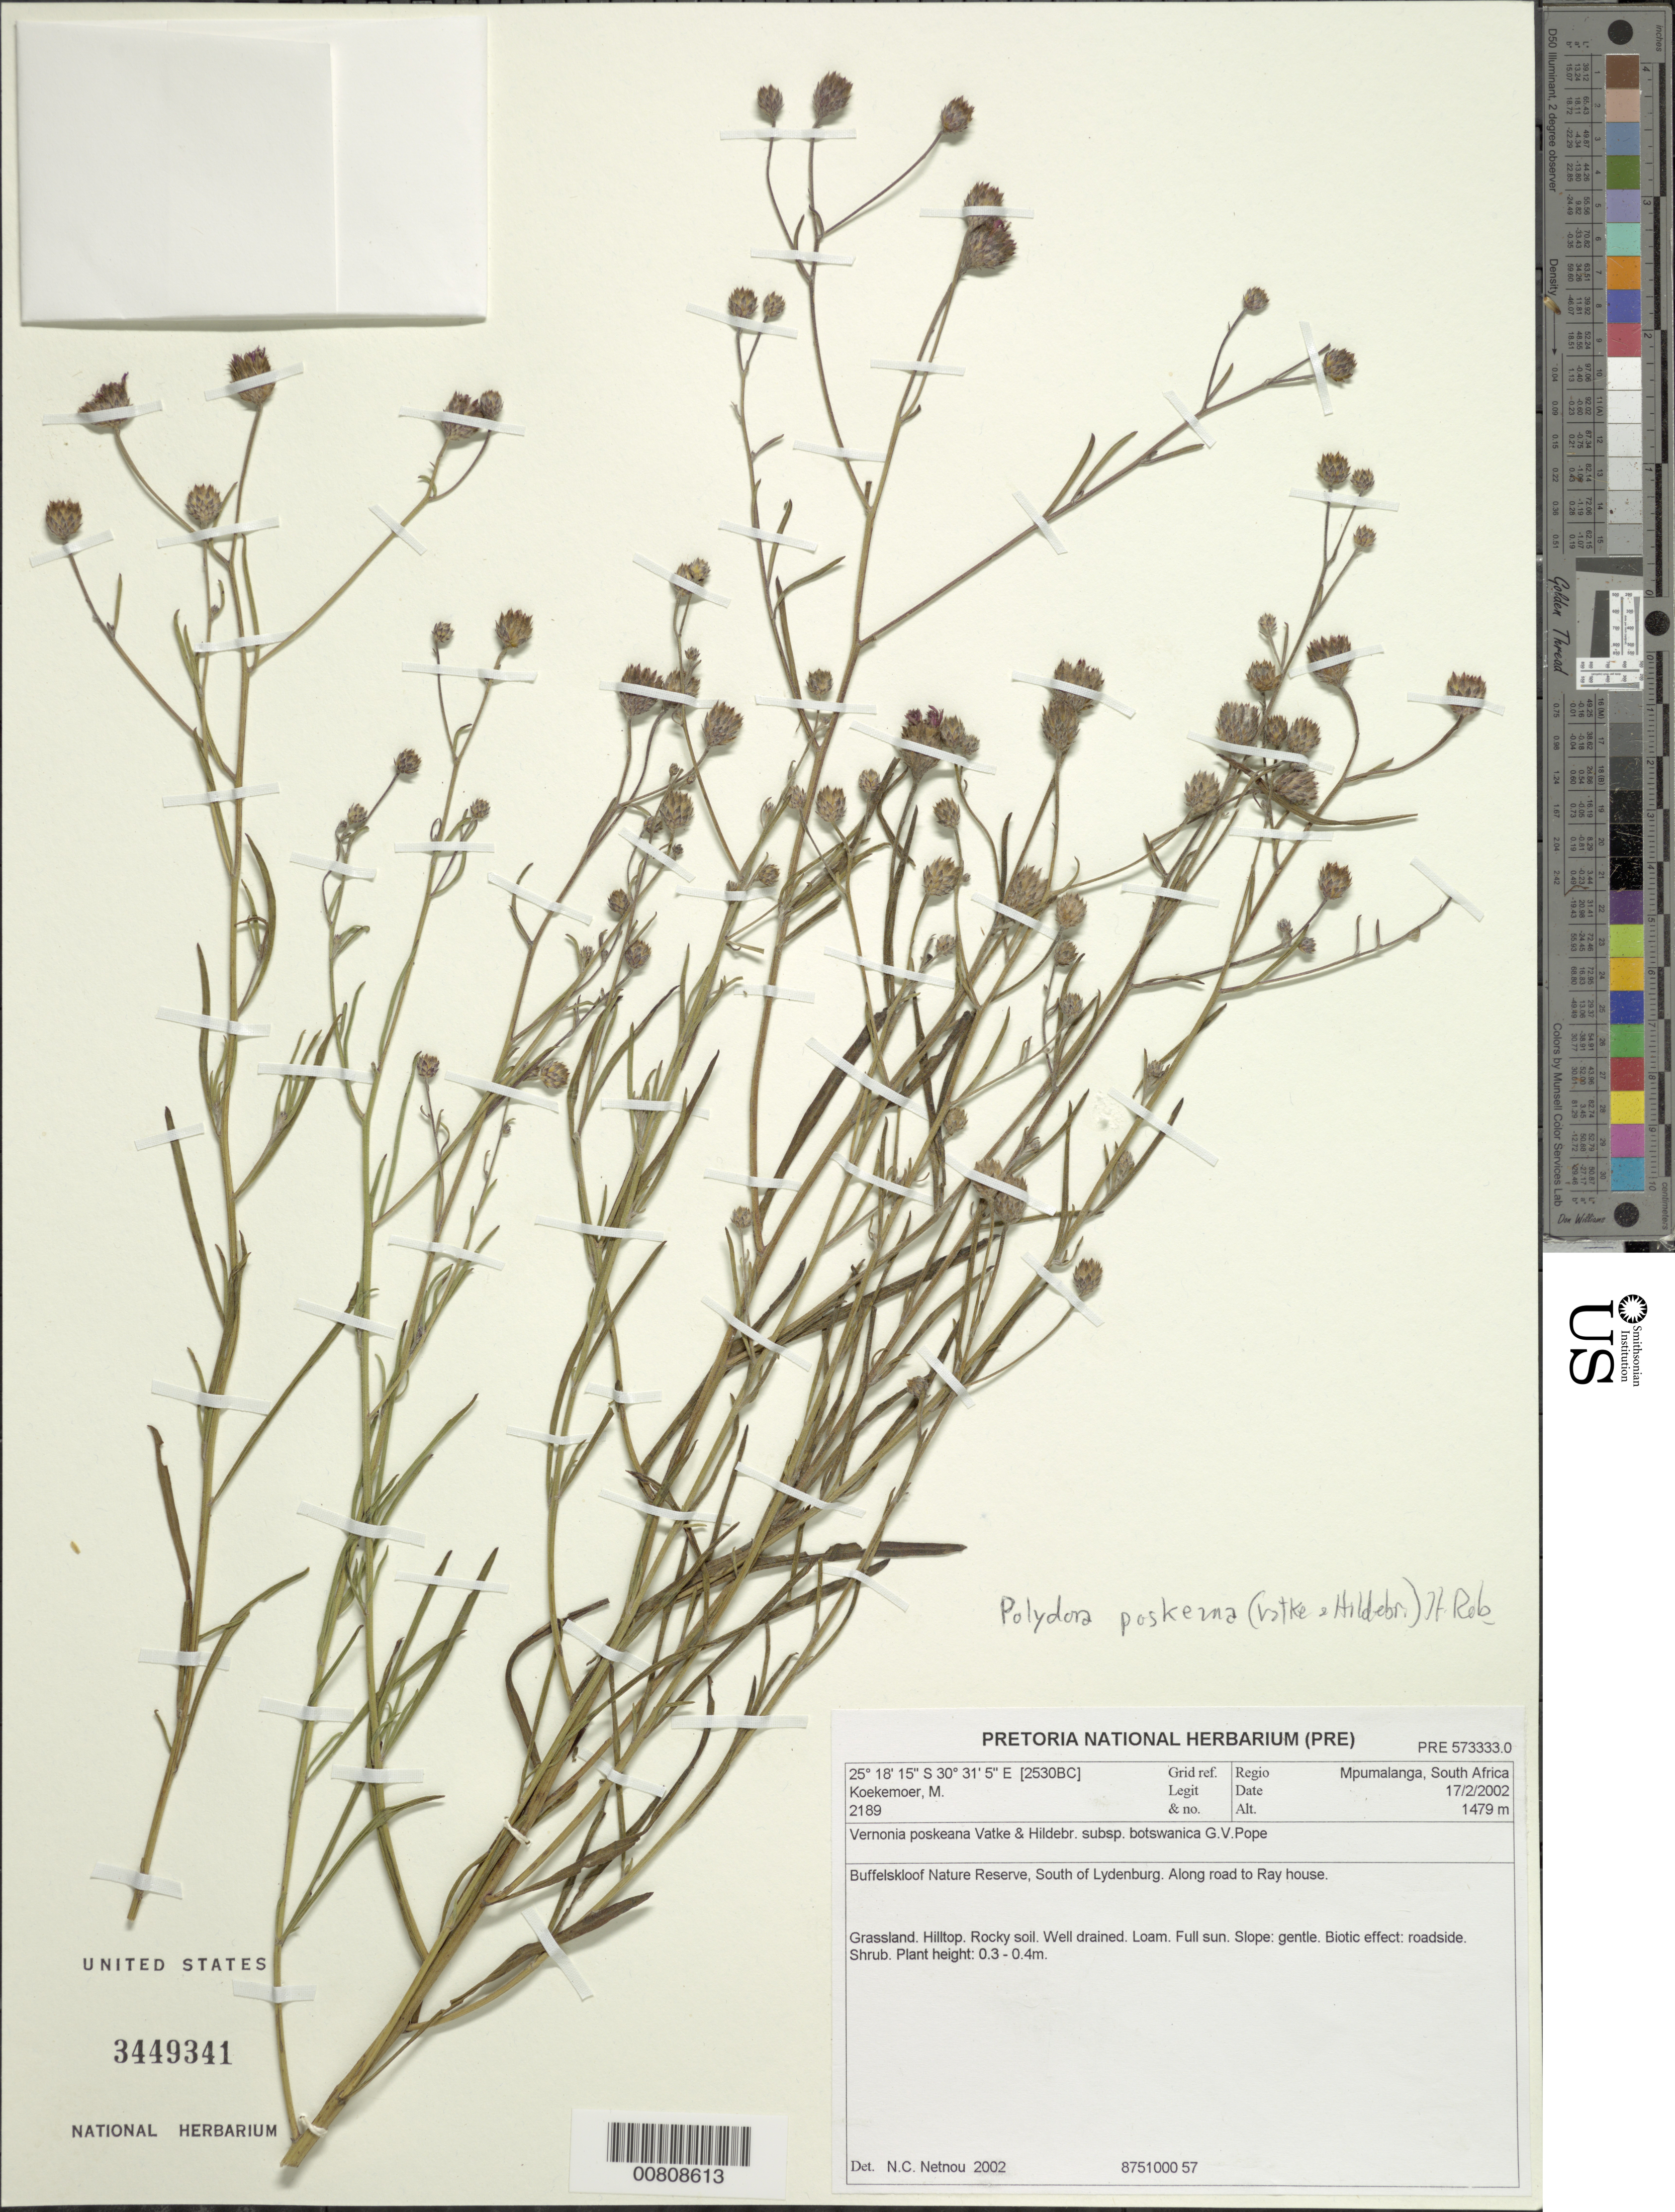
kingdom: Plantae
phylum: Tracheophyta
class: Magnoliopsida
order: Asterales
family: Asteraceae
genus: Polydora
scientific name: Polydora steetziana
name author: (Oliv. & Hiern) H. Rob.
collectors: M. Koekemoer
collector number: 2189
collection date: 2000-02-17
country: South Africa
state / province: Mpumalanga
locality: Buffelskloof Nature Reserve, S of Lydenburg, along road to the Ray house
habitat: Grassland; hilltop, stony soil, well-drained, loam, full sun, gentle slope, roadside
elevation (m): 1479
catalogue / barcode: US 3449341